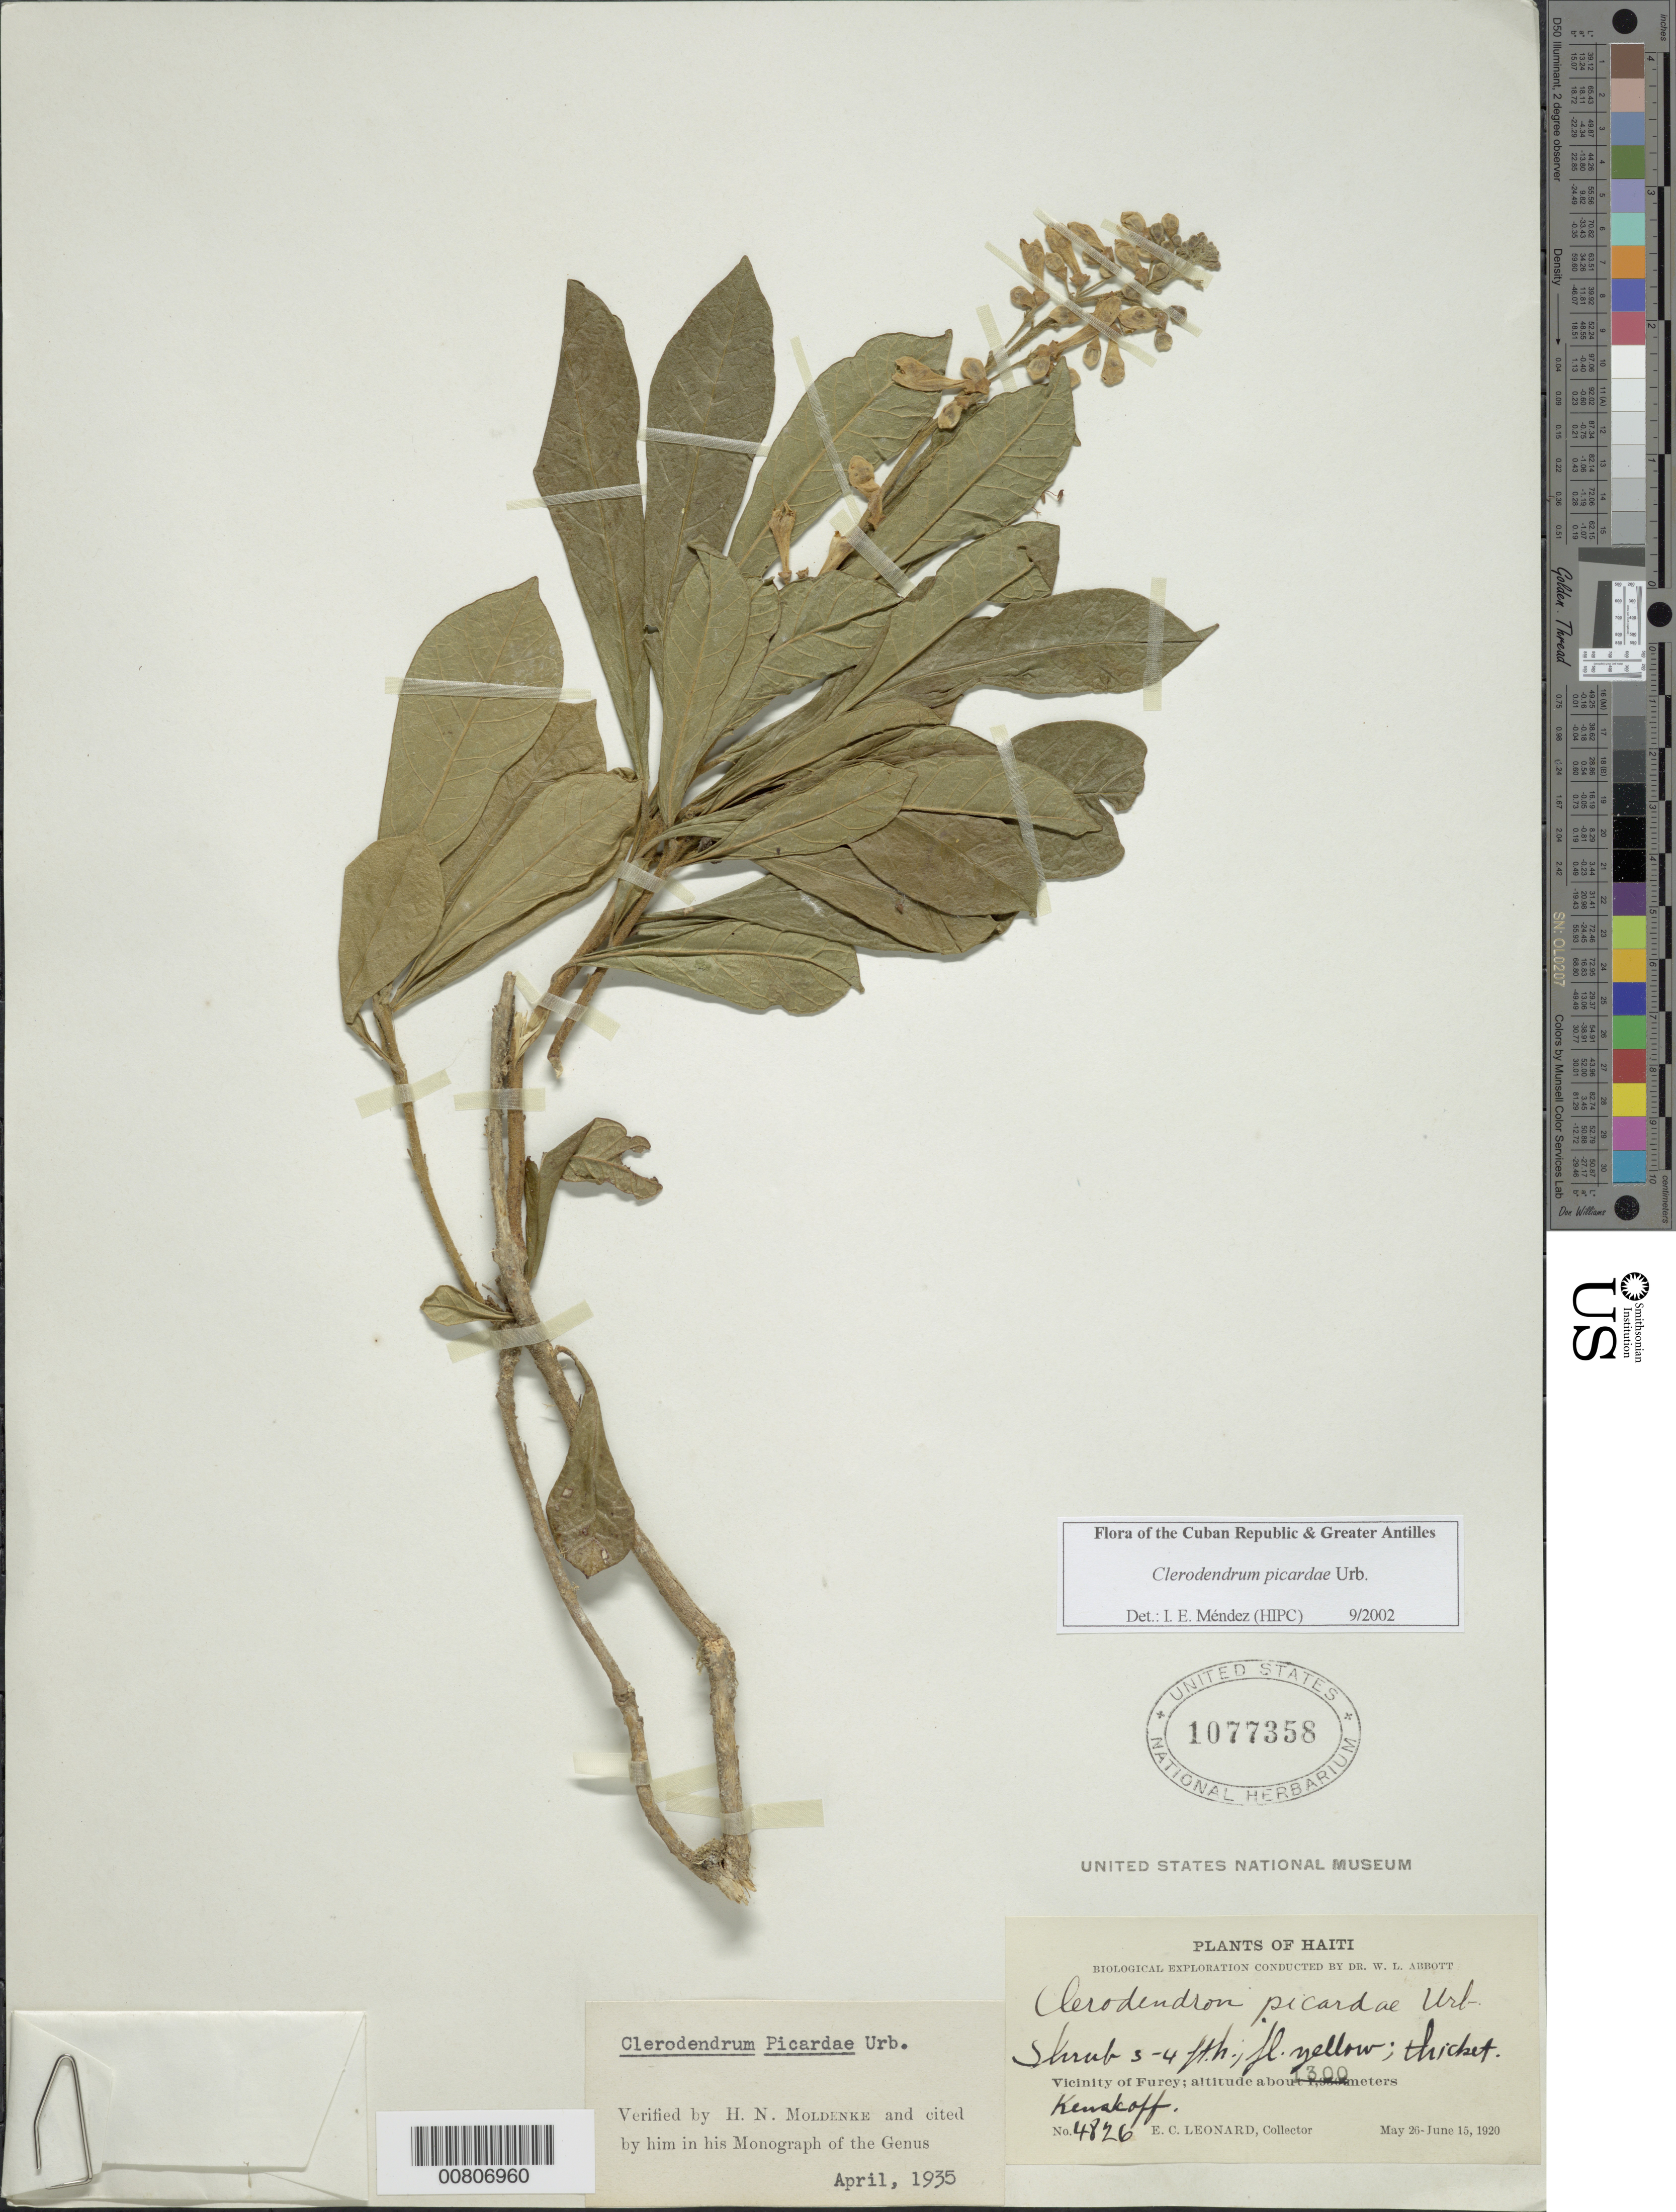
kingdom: Plantae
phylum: Tracheophyta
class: Magnoliopsida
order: Lamiales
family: Lamiaceae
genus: Clerodendrum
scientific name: Clerodendrum picardae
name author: Urb.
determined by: Méndez, Isidro E., (HIPC)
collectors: E. C. Leonard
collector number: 4826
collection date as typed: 26 May 1920 to 15 Jun 1920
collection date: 1920-05-26/1920-06-15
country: Haiti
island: Hispaniola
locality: Furcy vicinity, Kenskoff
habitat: Thicket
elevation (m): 1300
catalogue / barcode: US 1077358